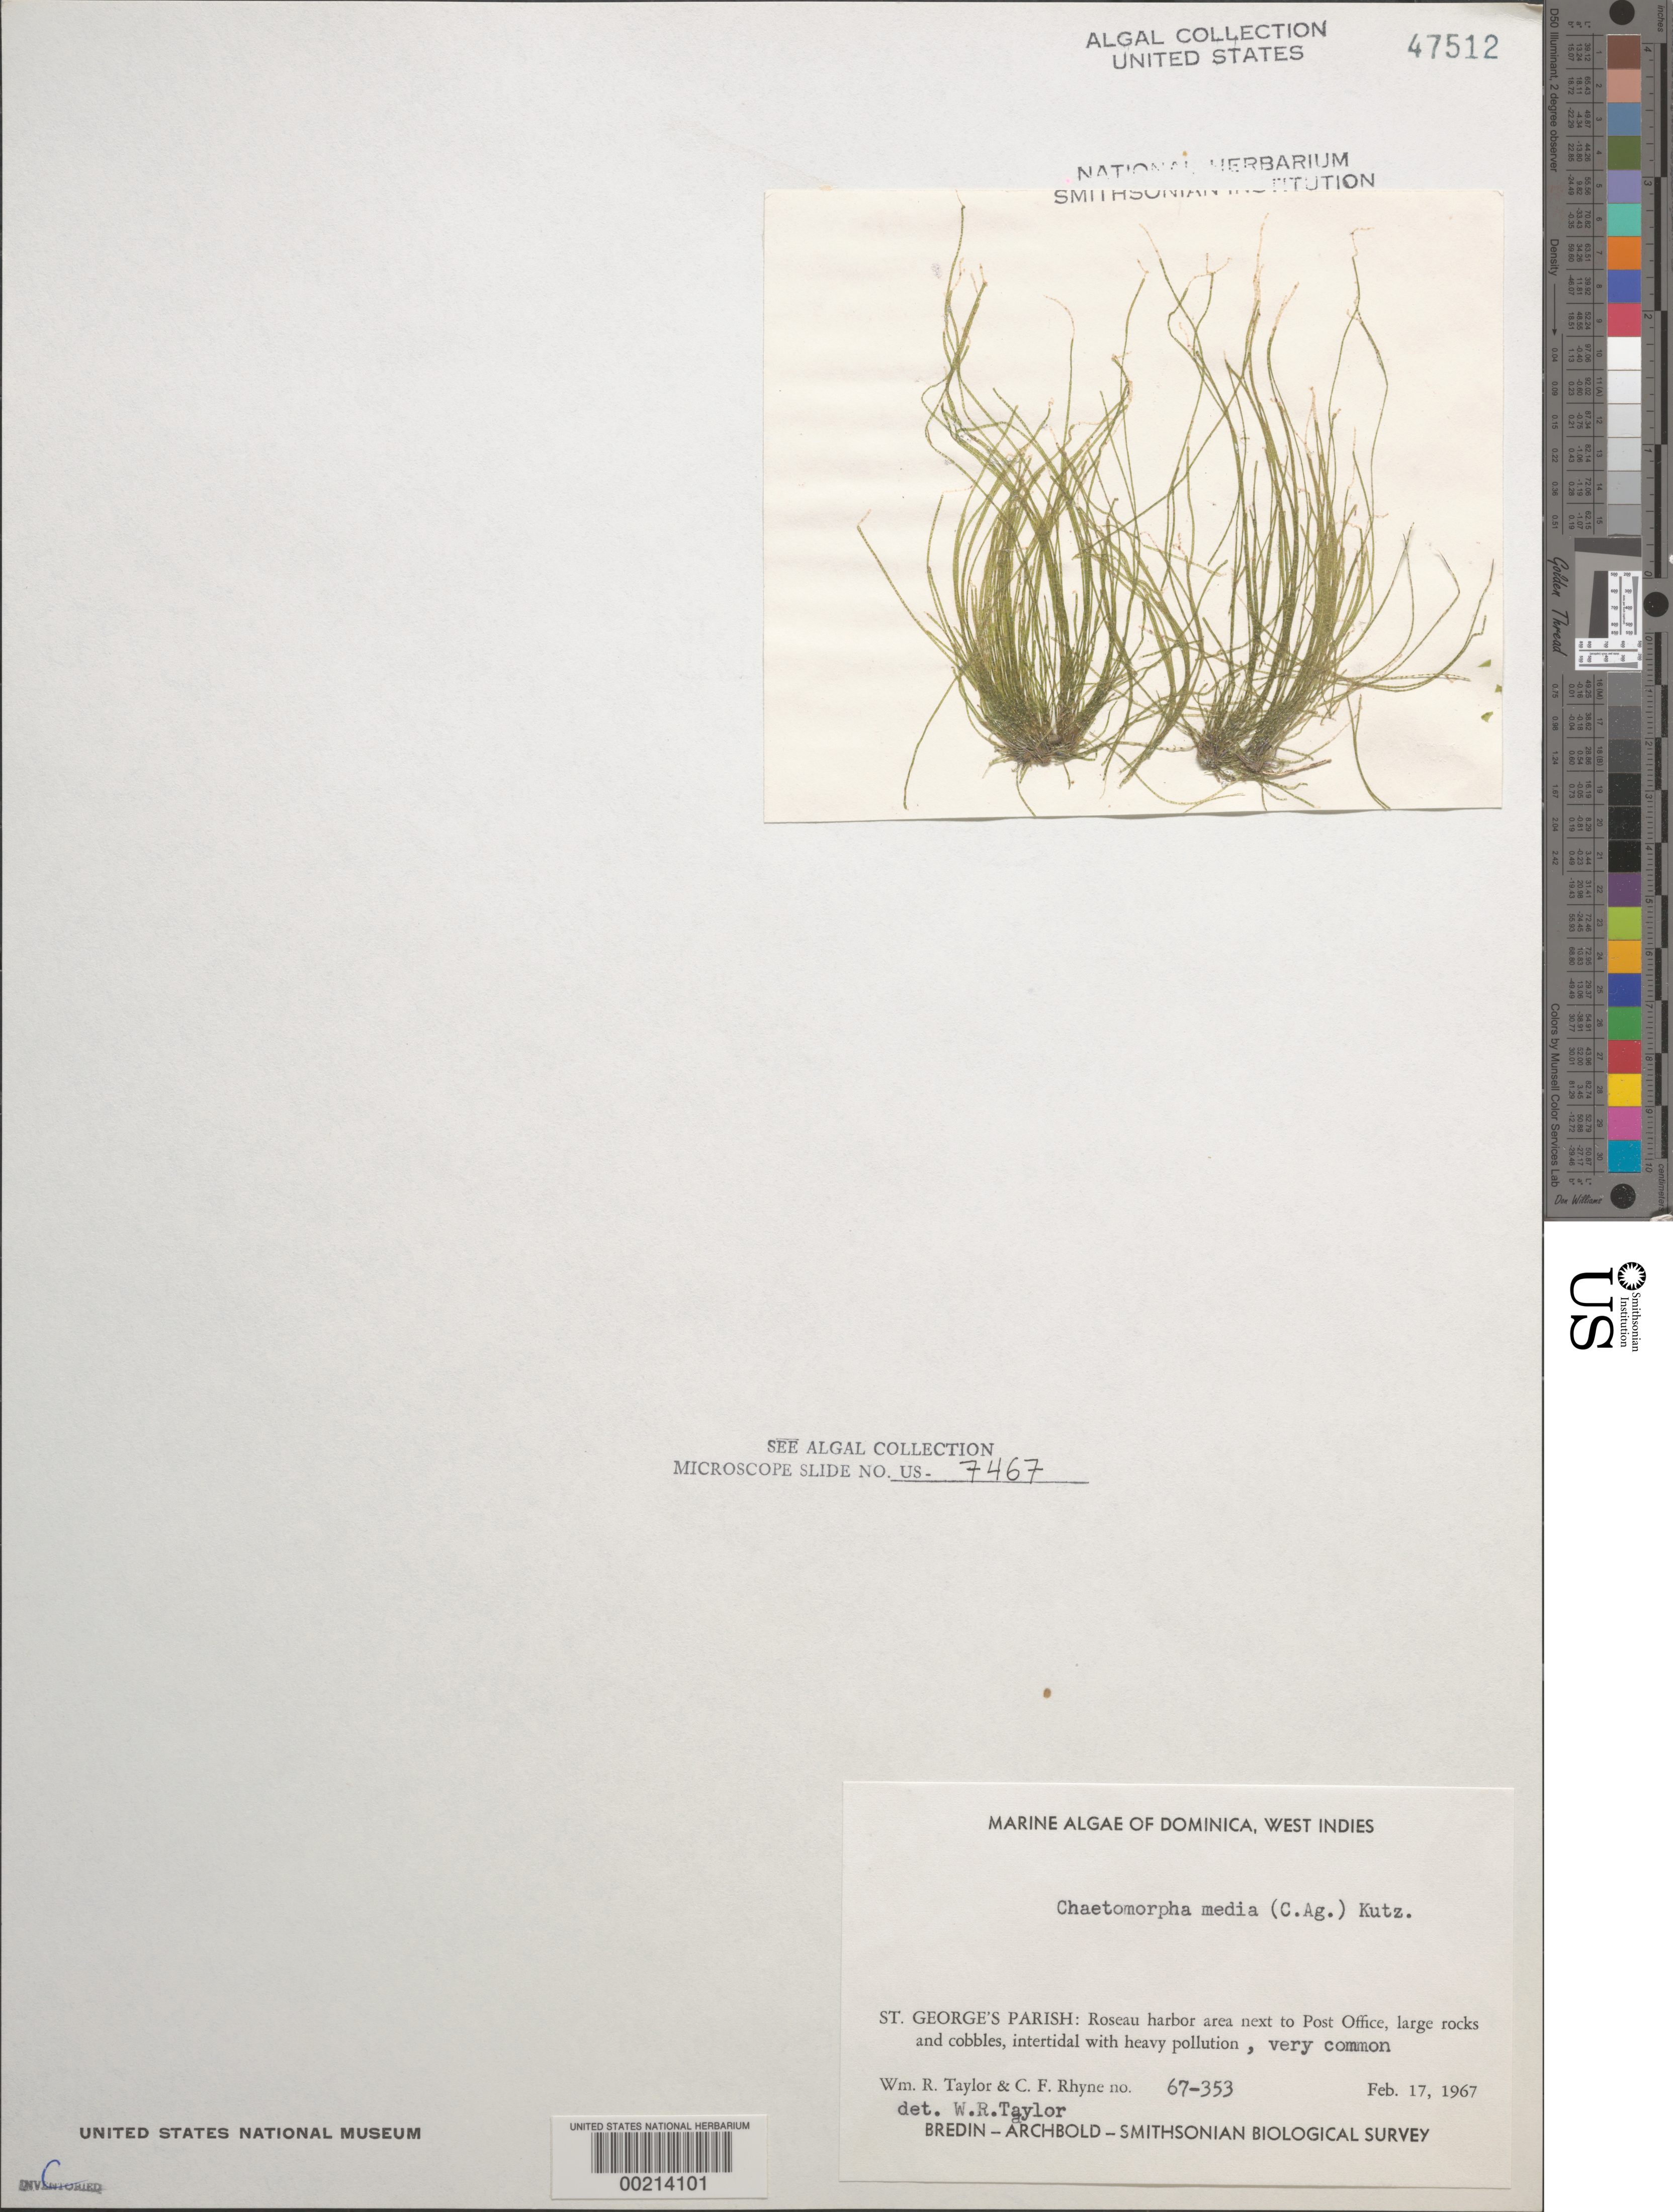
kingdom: Plantae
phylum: Chlorophyta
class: Ulvophyceae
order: Cladophorales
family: Cladophoraceae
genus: Chaetomorpha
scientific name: Chaetomorpha melagonium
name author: (F. Weber & D. Mohr) Kützing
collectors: W. R. Taylor & C. Rhyne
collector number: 67-353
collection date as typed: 17 Feb 1967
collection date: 1967-02-17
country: Dominica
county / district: St. George's Parish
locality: Roseau harbor next to post office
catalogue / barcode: US 47512